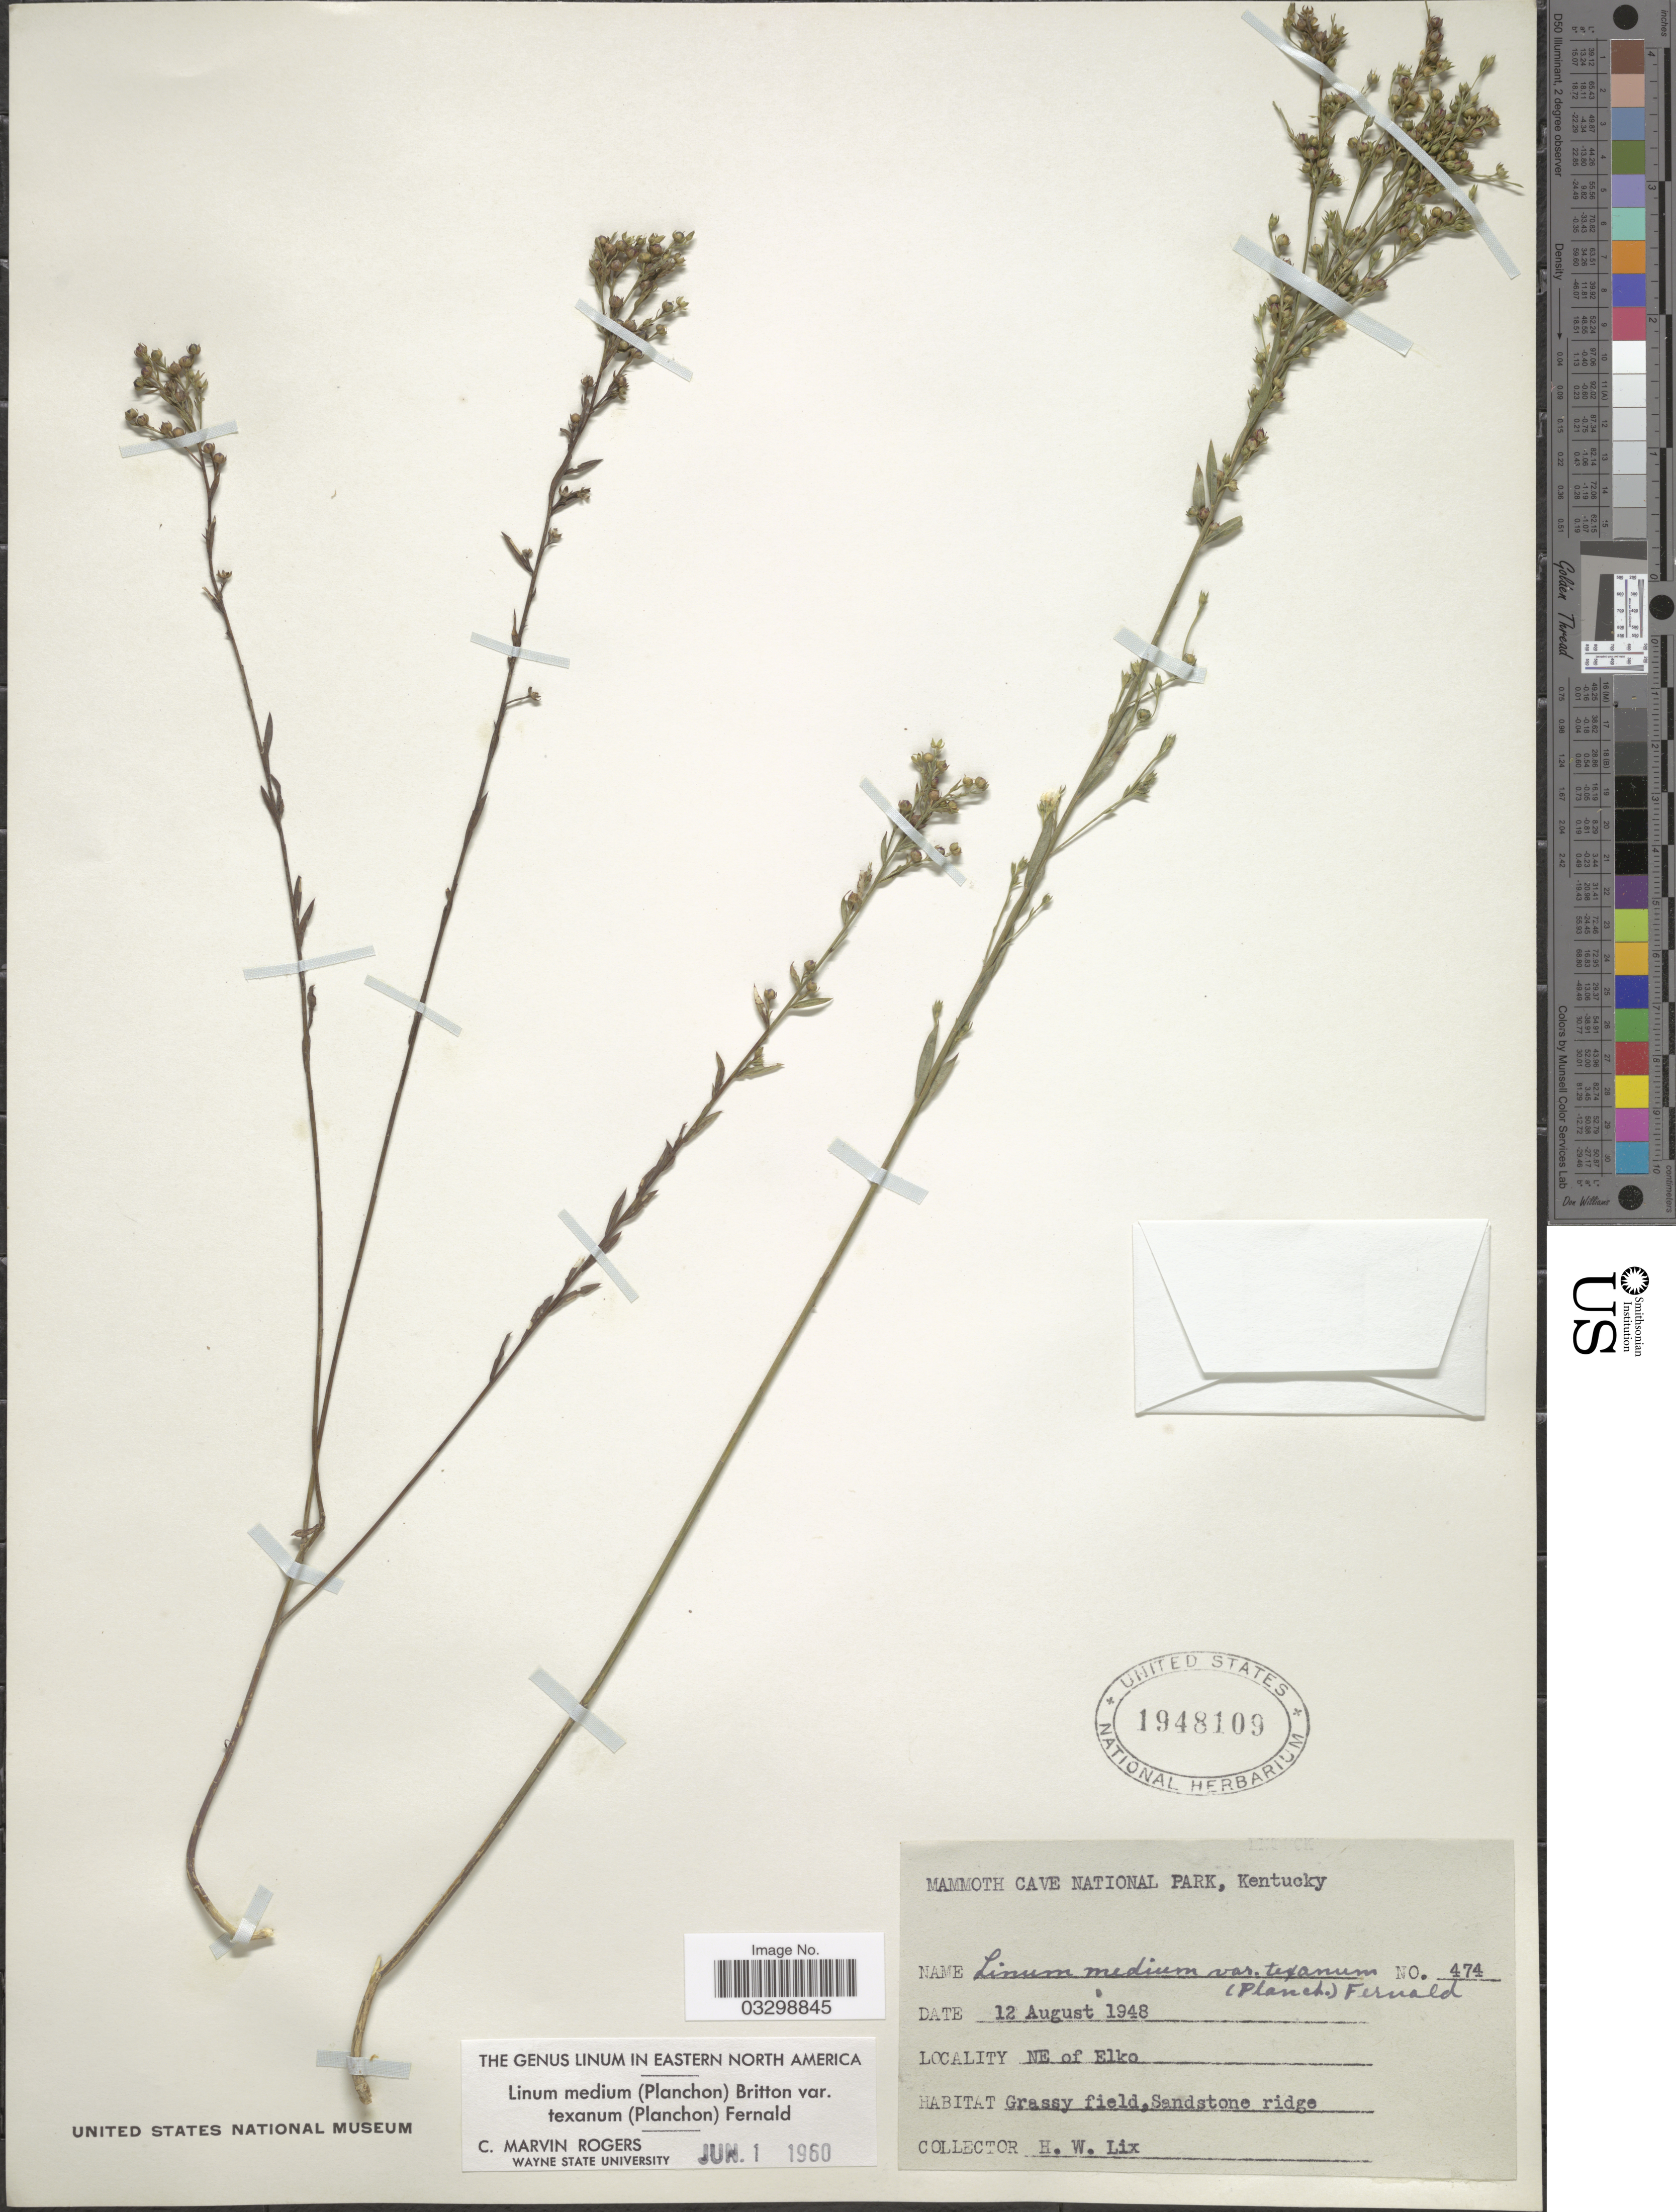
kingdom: Plantae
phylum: Tracheophyta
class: Magnoliopsida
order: Malpighiales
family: Linaceae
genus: Linum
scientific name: Linum medium var. texanum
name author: (Planch.) Fernald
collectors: H. W. Lix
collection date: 1948-08-12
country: United States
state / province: Kentucky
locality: Mammoth Cave National Park, NE of Elko.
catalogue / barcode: US 1948109